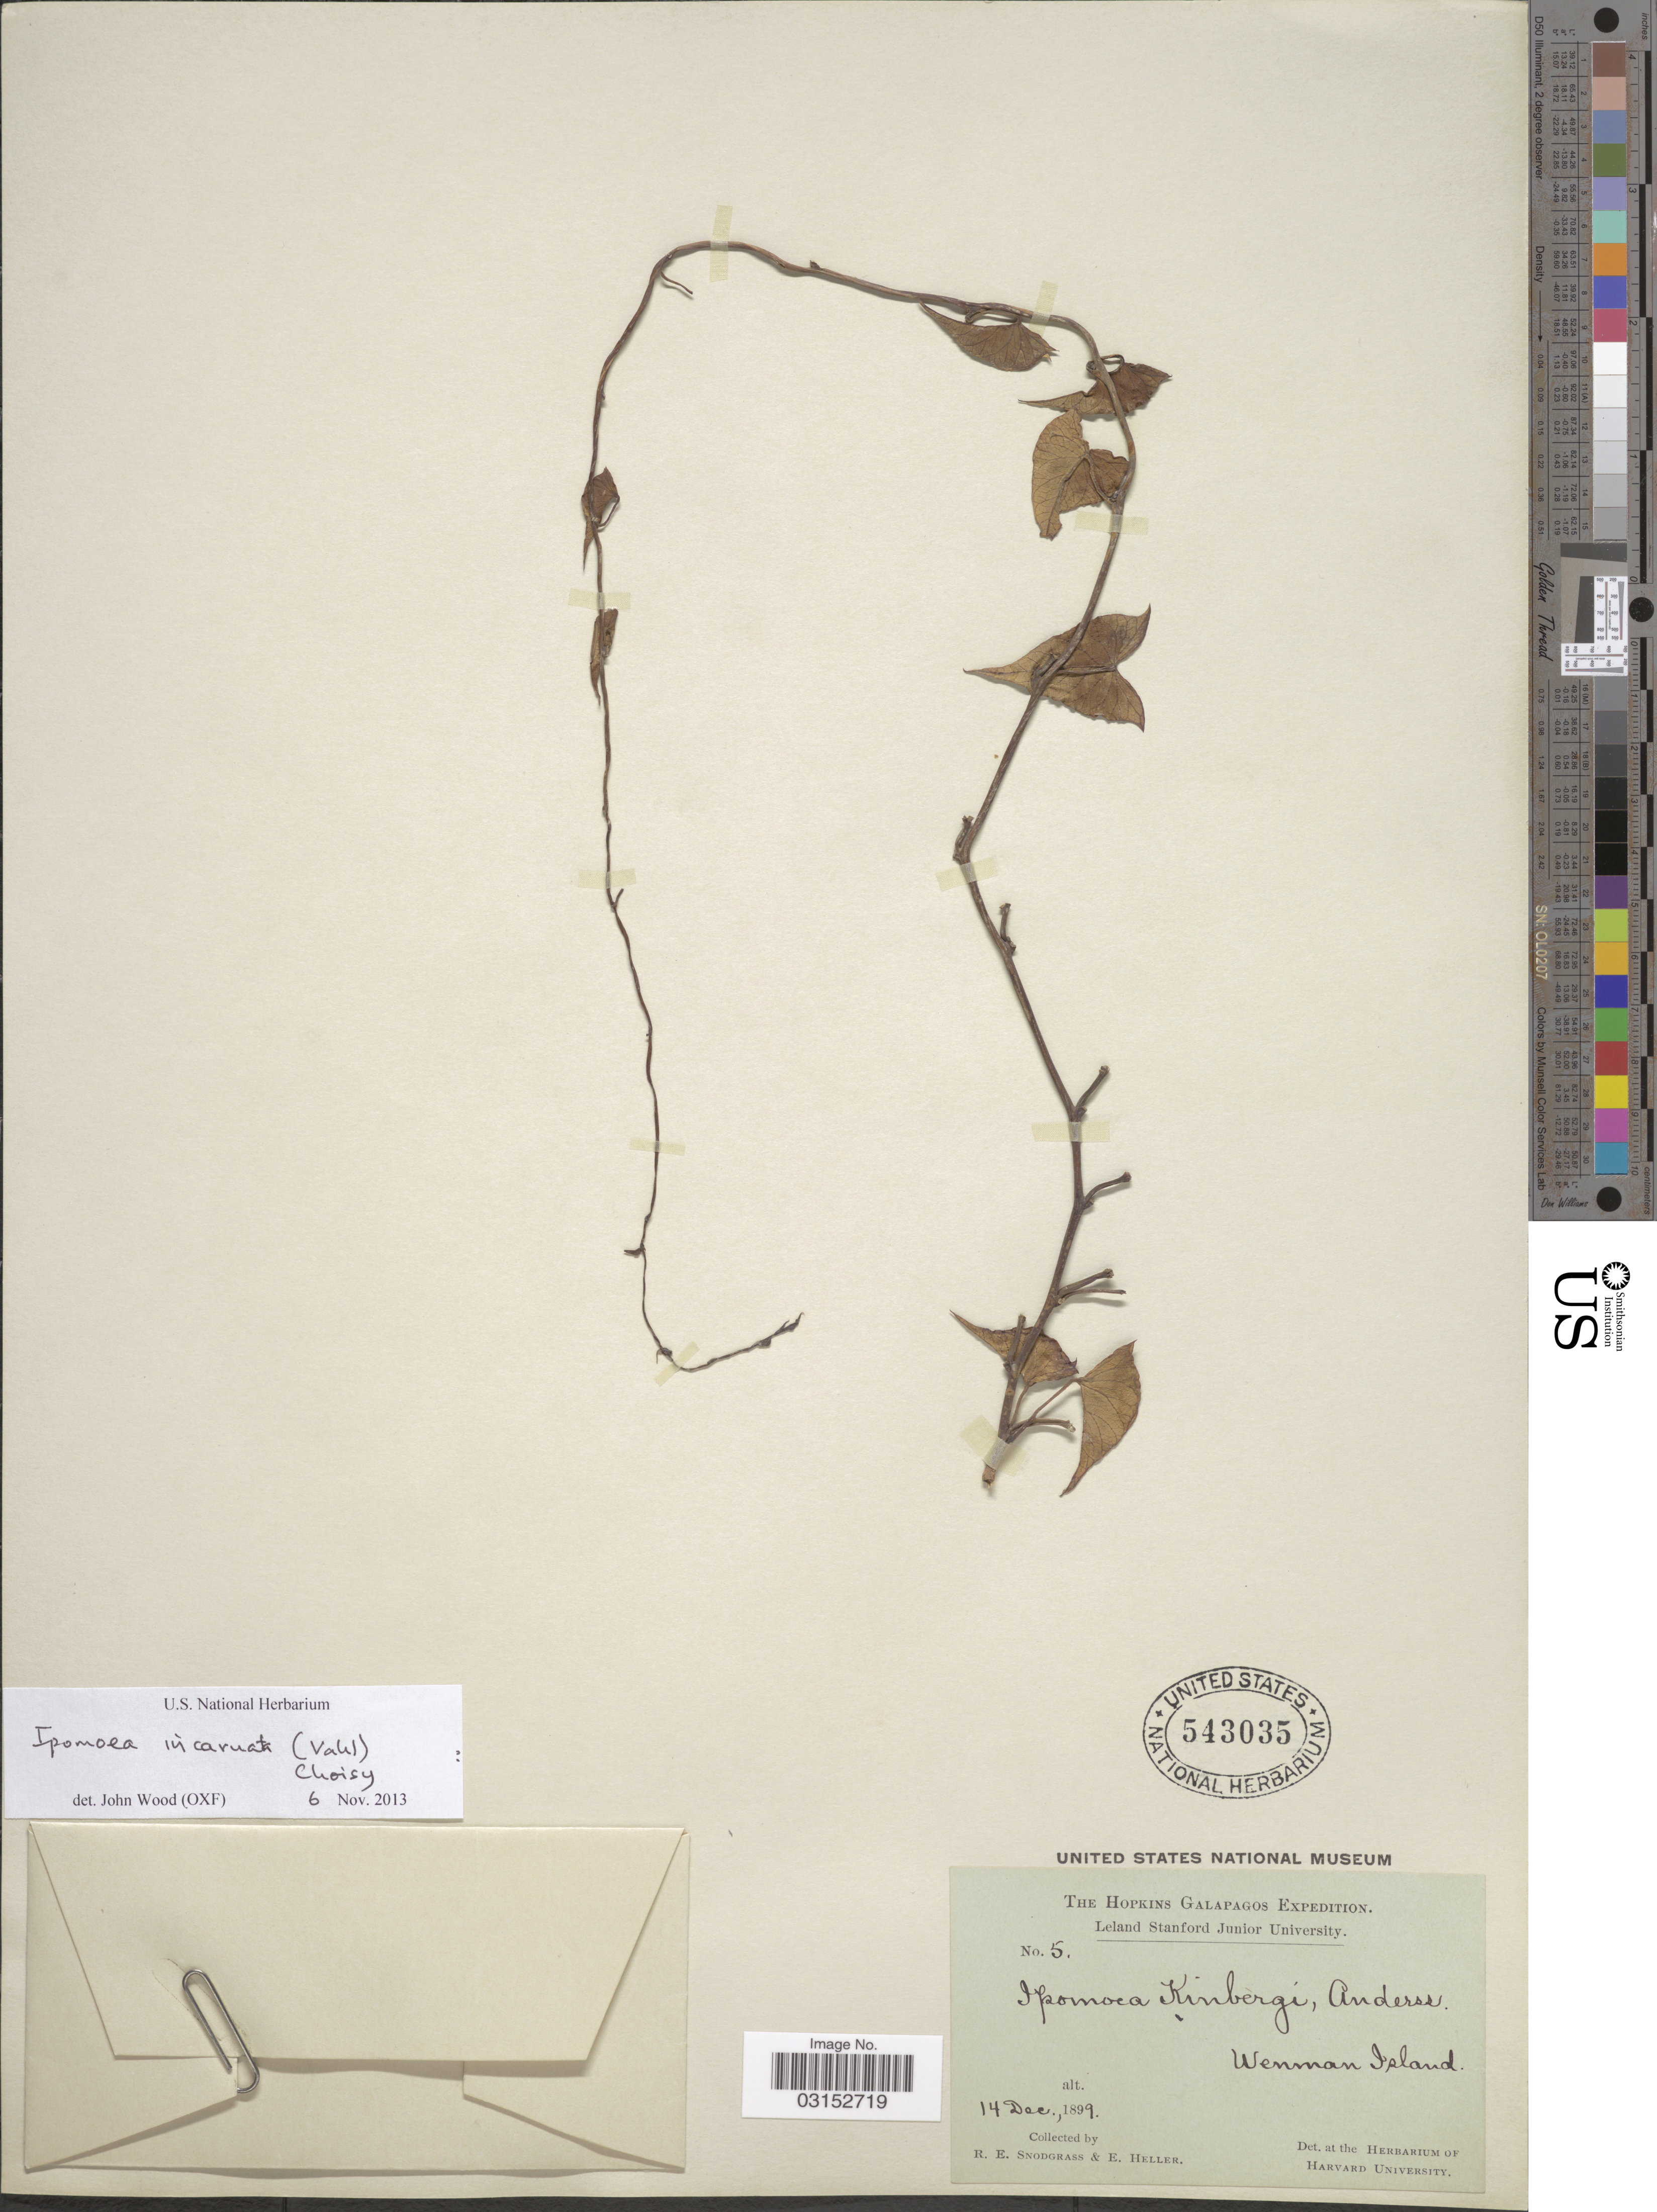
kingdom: Plantae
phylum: Tracheophyta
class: Magnoliopsida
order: Solanales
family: Convolvulaceae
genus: Ipomoea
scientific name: Ipomoea incarnata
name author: (Vahl) Choisy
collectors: R. E. Snodgrass & E. Heller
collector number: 5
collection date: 1899-12-14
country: Ecuador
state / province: Colón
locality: Galapagos. Wenman Island.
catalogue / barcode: US 543035